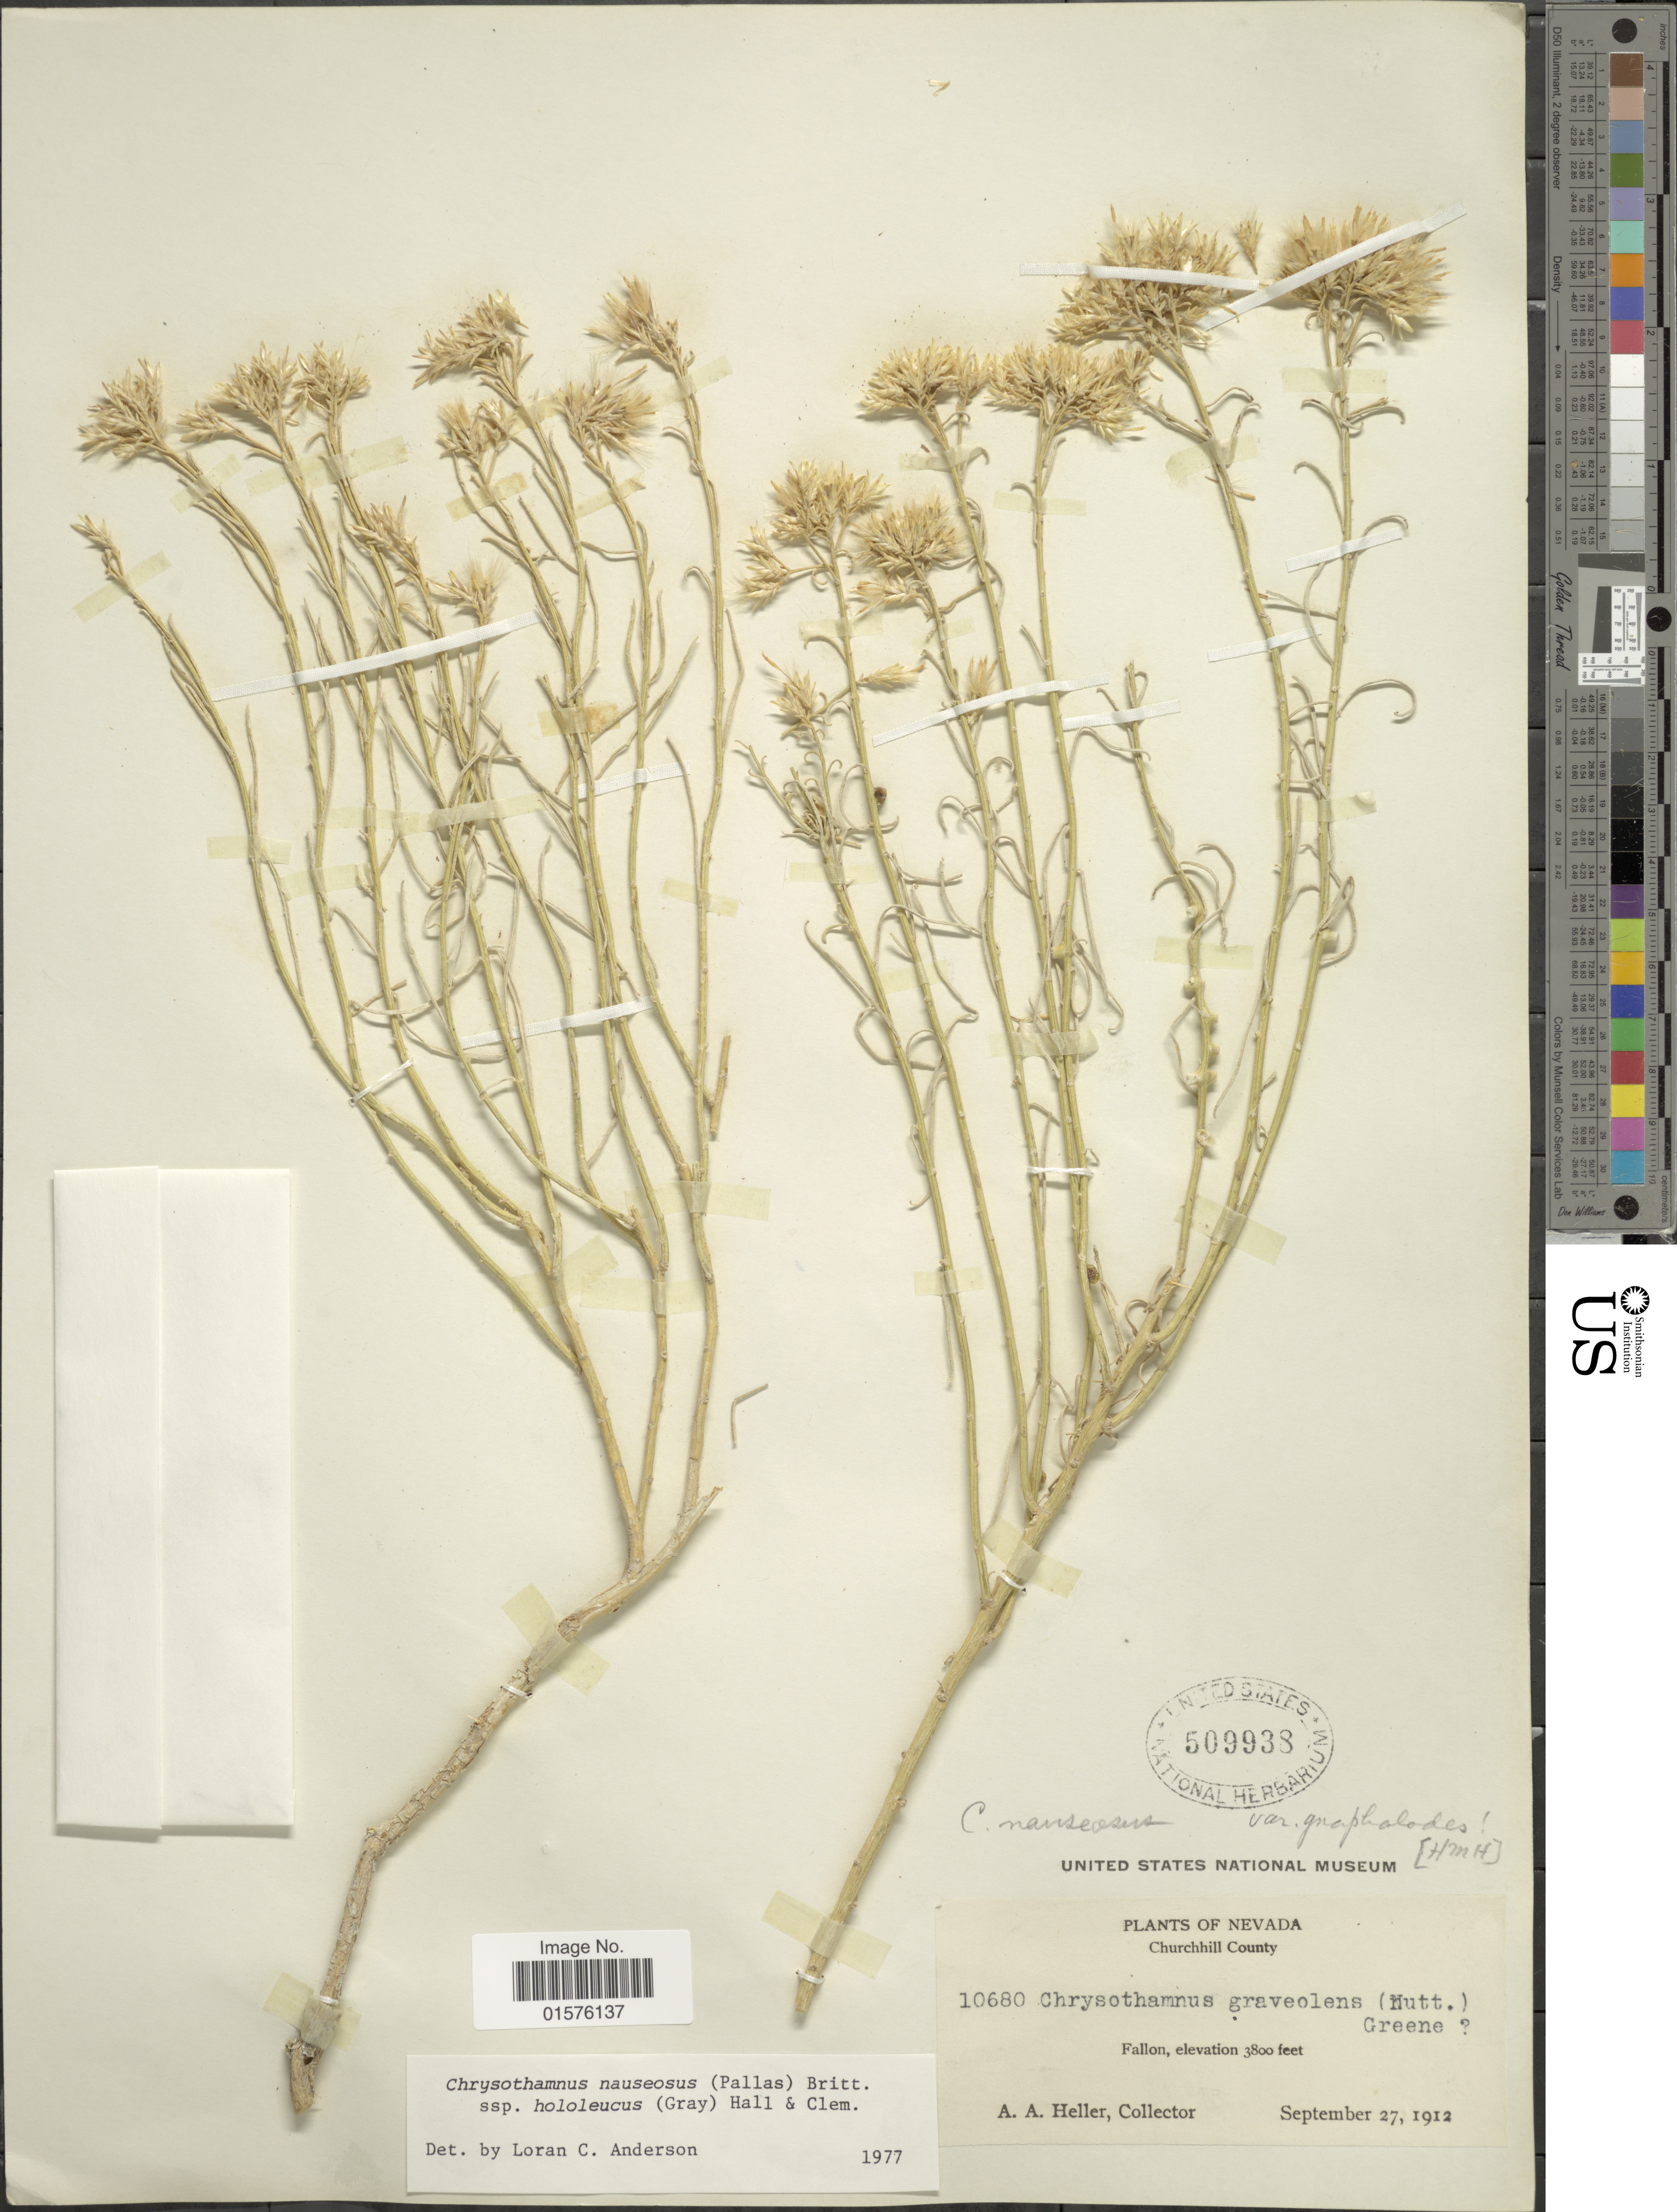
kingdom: Plantae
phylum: Tracheophyta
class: Magnoliopsida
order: Asterales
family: Asteraceae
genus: Ericameria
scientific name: Ericameria nauseosa var. hololeuca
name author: (A. Gray) G.L. Nesom & G.I. Baird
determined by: Urbatsch, Lowell E., Curator (LSU), Louisiana State University (UNITED STATES)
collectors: A. A. Heller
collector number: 10680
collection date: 1912-09-27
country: United States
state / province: Nevada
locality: Chuchhill County, Fallon.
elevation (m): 1158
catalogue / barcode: US 509938